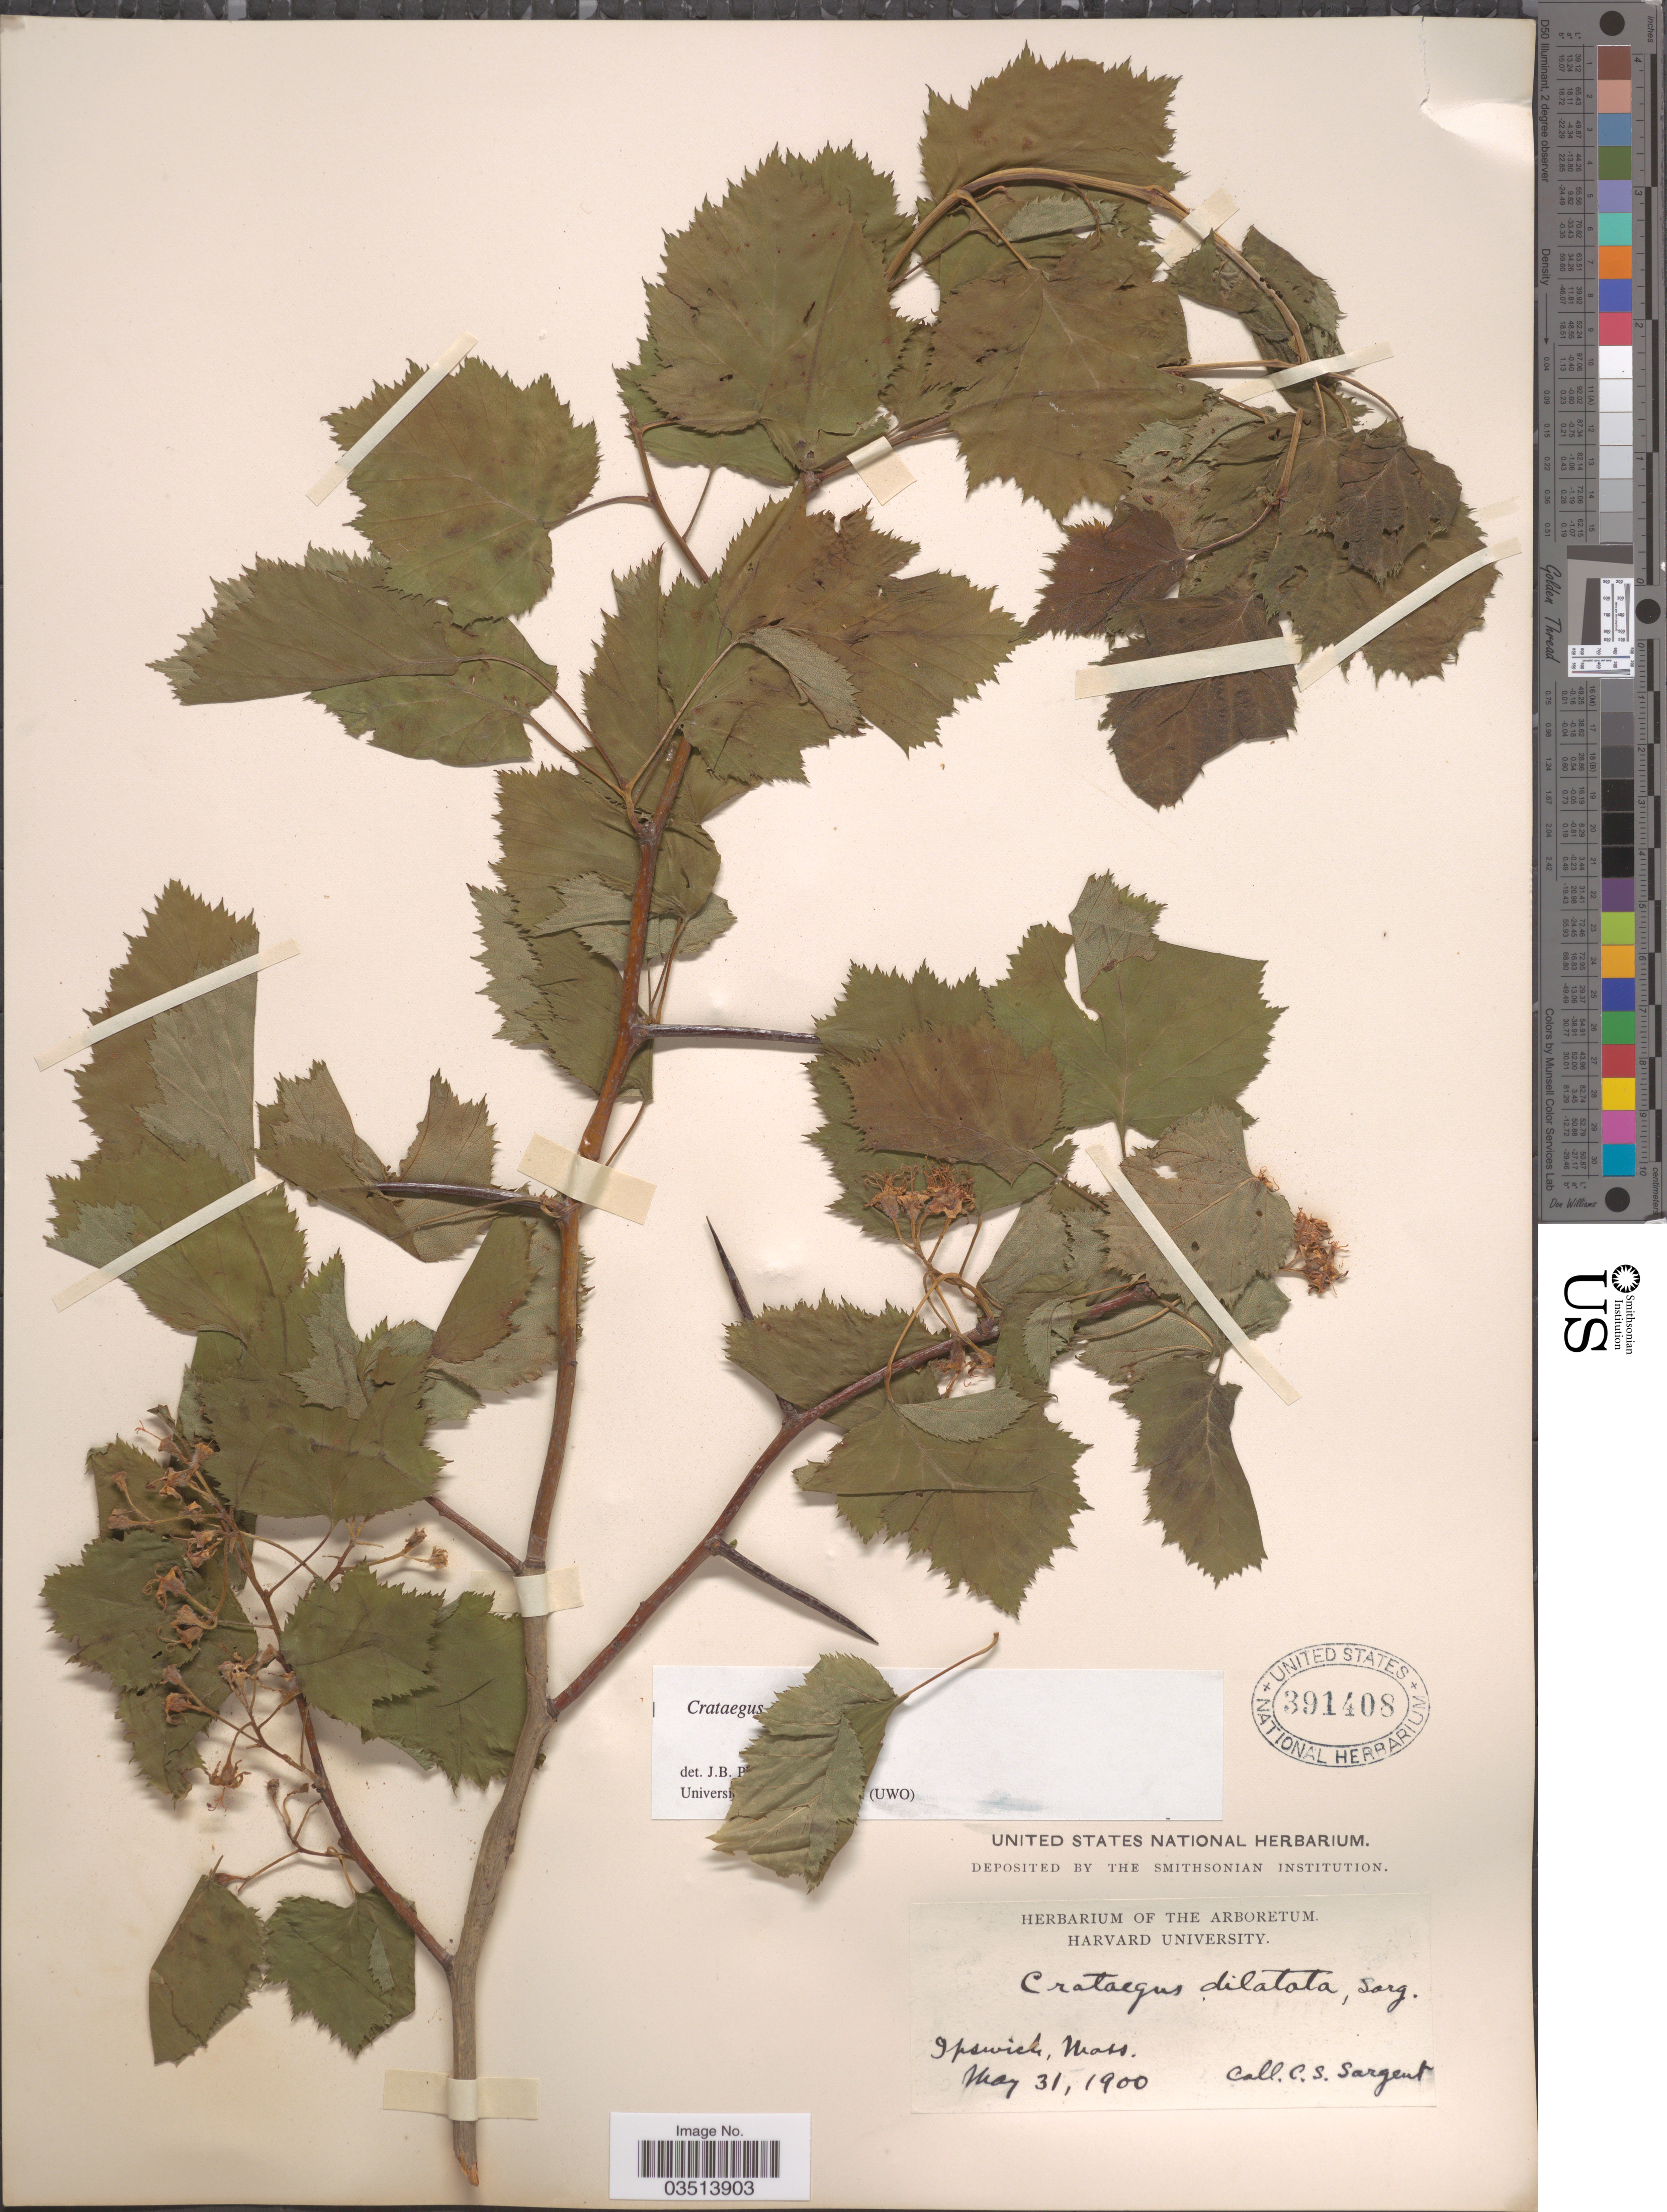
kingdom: Plantae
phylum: Tracheophyta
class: Magnoliopsida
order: Rosales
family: Rosaceae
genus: Crataegus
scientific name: Crataegus coccinioides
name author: Ashe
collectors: C. S. Sargent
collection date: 1900-05-31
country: United States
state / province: Massachusetts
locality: Ipswich.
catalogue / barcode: US 391408